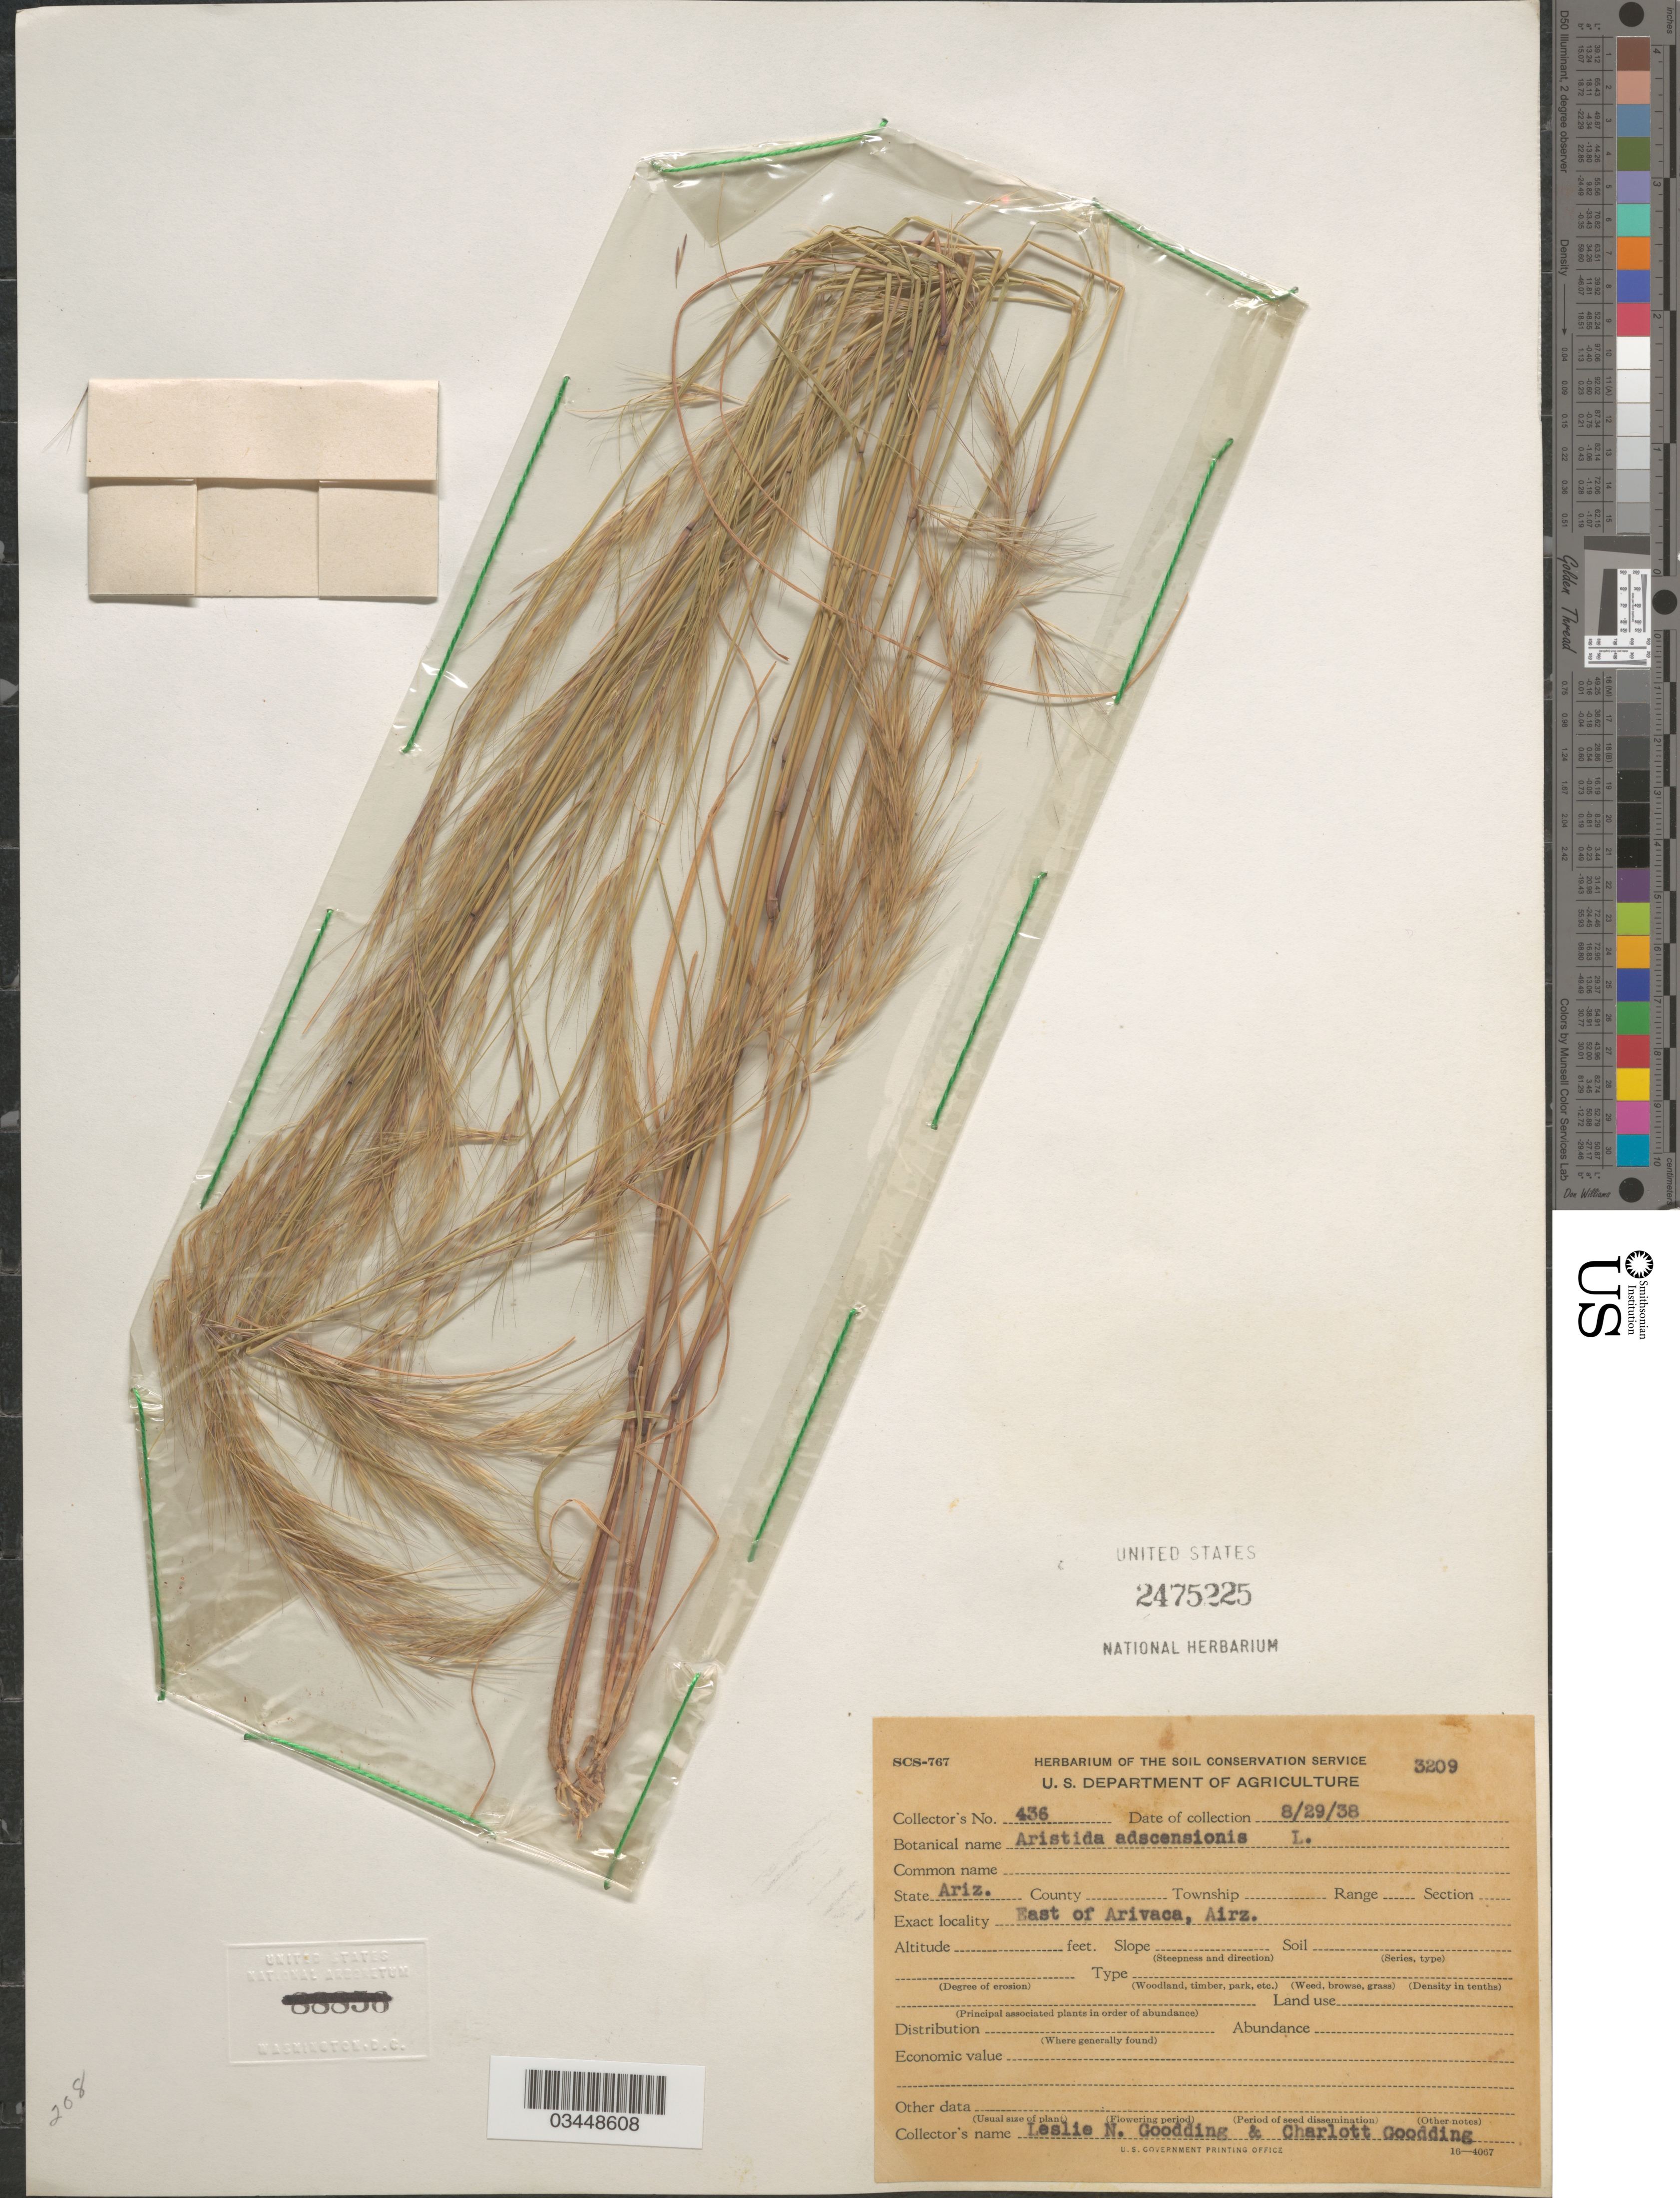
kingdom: Plantae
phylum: Tracheophyta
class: Liliopsida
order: Poales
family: Poaceae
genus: Aristida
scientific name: Aristida adscensionis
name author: L.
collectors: L. N. Goodding & C. Goodding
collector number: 436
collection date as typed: Transcribed d/m/y: 29/8/38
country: United States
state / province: Arizona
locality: East of Arivaca, Airz.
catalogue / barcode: US 2475225